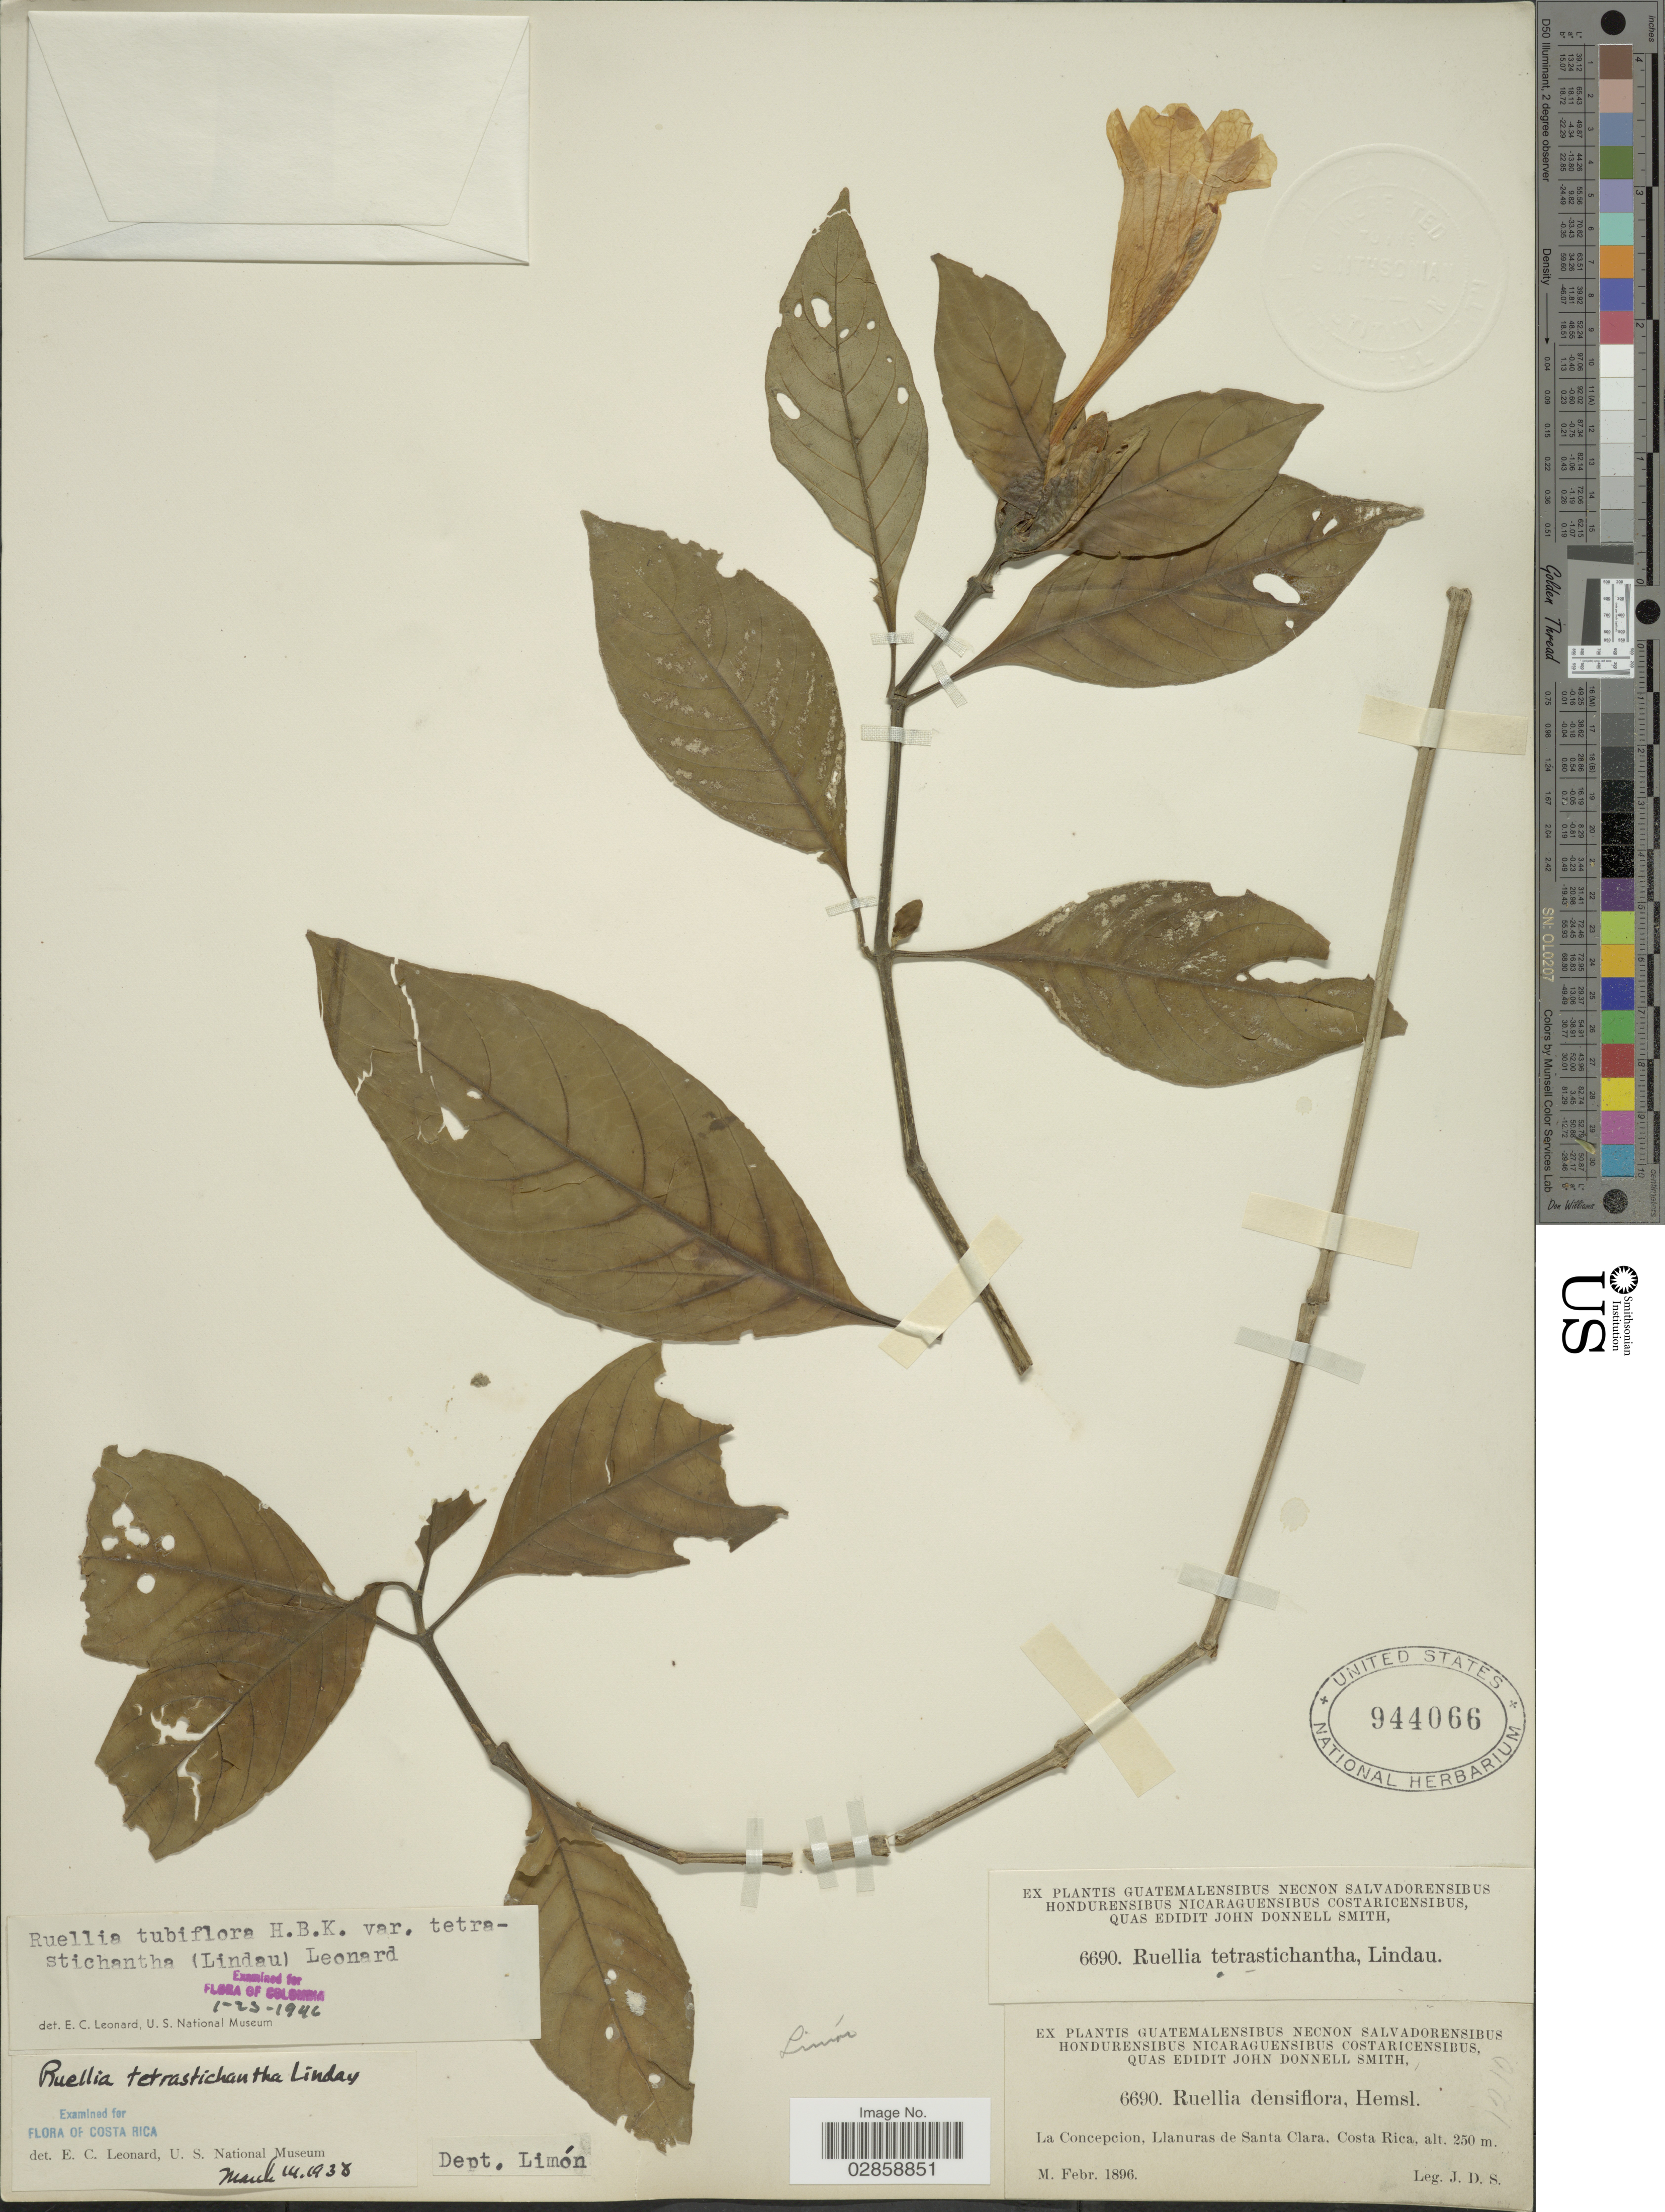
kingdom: Plantae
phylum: Tracheophyta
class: Magnoliopsida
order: Lamiales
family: Acanthaceae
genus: Ruellia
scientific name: Ruellia tubiflora var. tetrastichantha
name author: Kunth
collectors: J. Donnell Smith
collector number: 6690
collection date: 1896-02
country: Costa Rica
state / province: Limón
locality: Dept. Limón. La Concepcion, Llanuras de Santa Clara.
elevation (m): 250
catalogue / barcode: US 944066